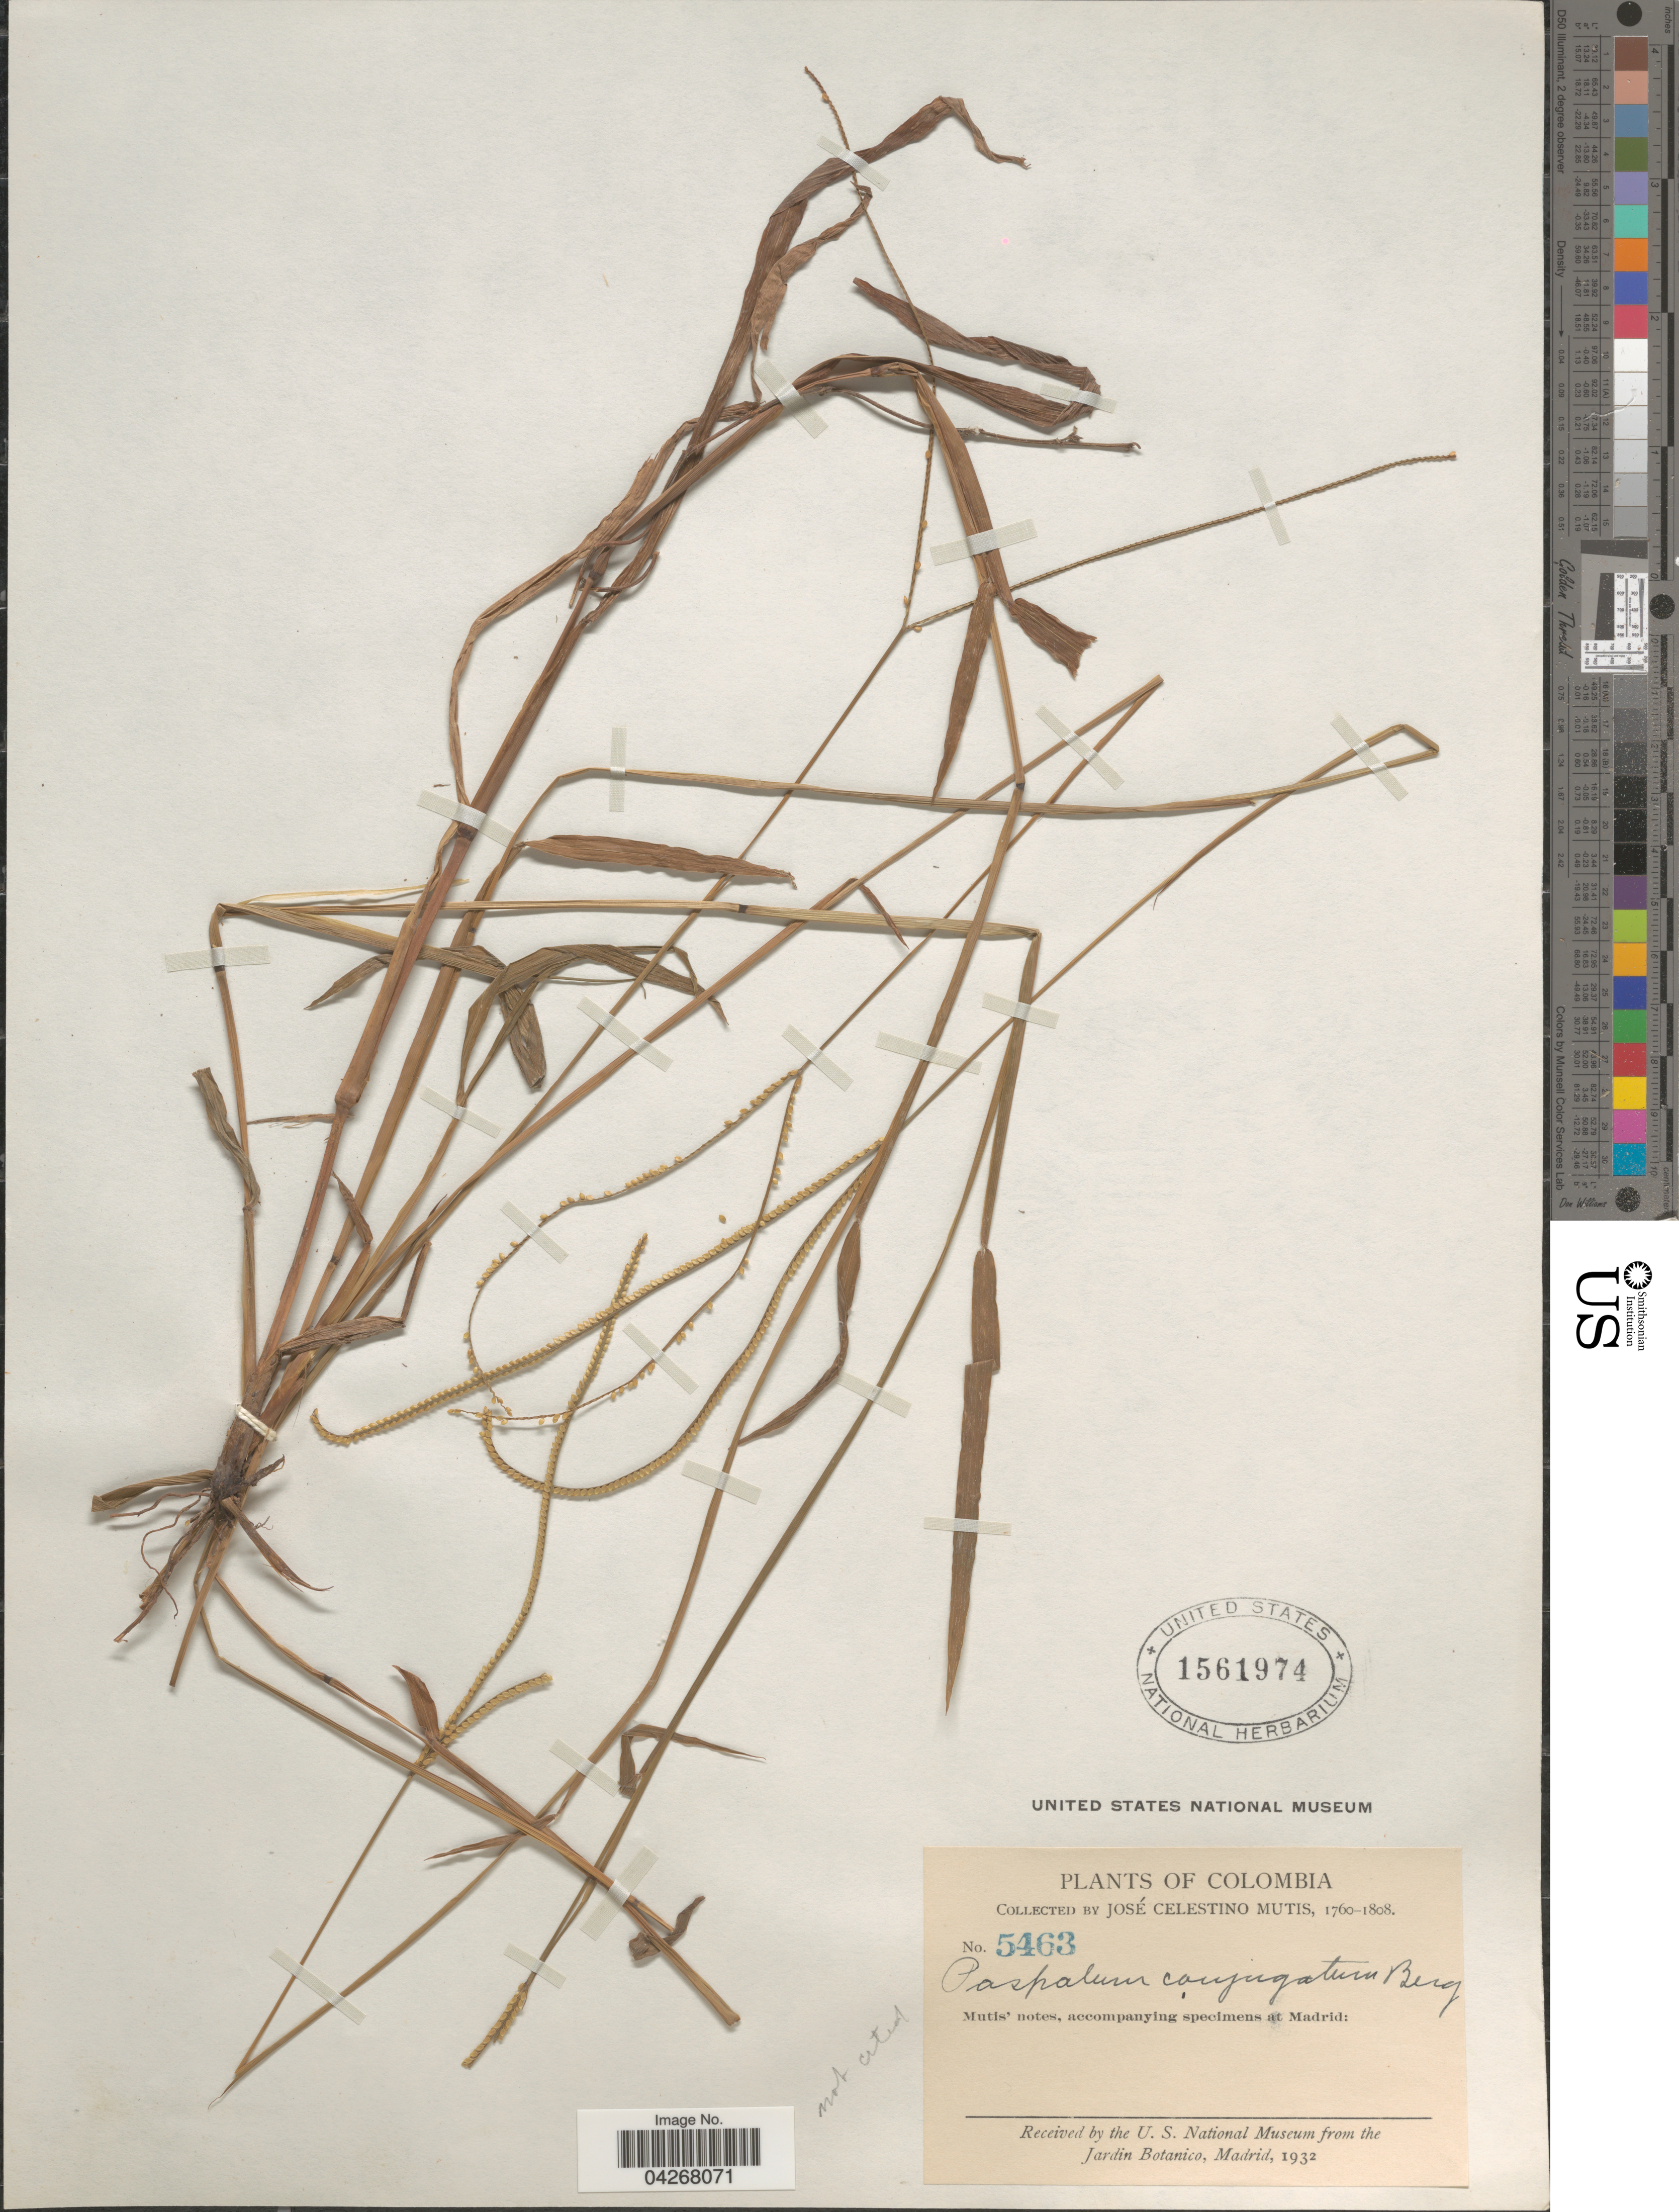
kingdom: Plantae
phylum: Tracheophyta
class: Liliopsida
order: Poales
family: Poaceae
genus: Paspalum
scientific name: Paspalum conjugatum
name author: P.J. Bergius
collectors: J. C. B. Mutis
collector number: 5463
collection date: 1760/1808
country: Colombia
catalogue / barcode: US 1561974